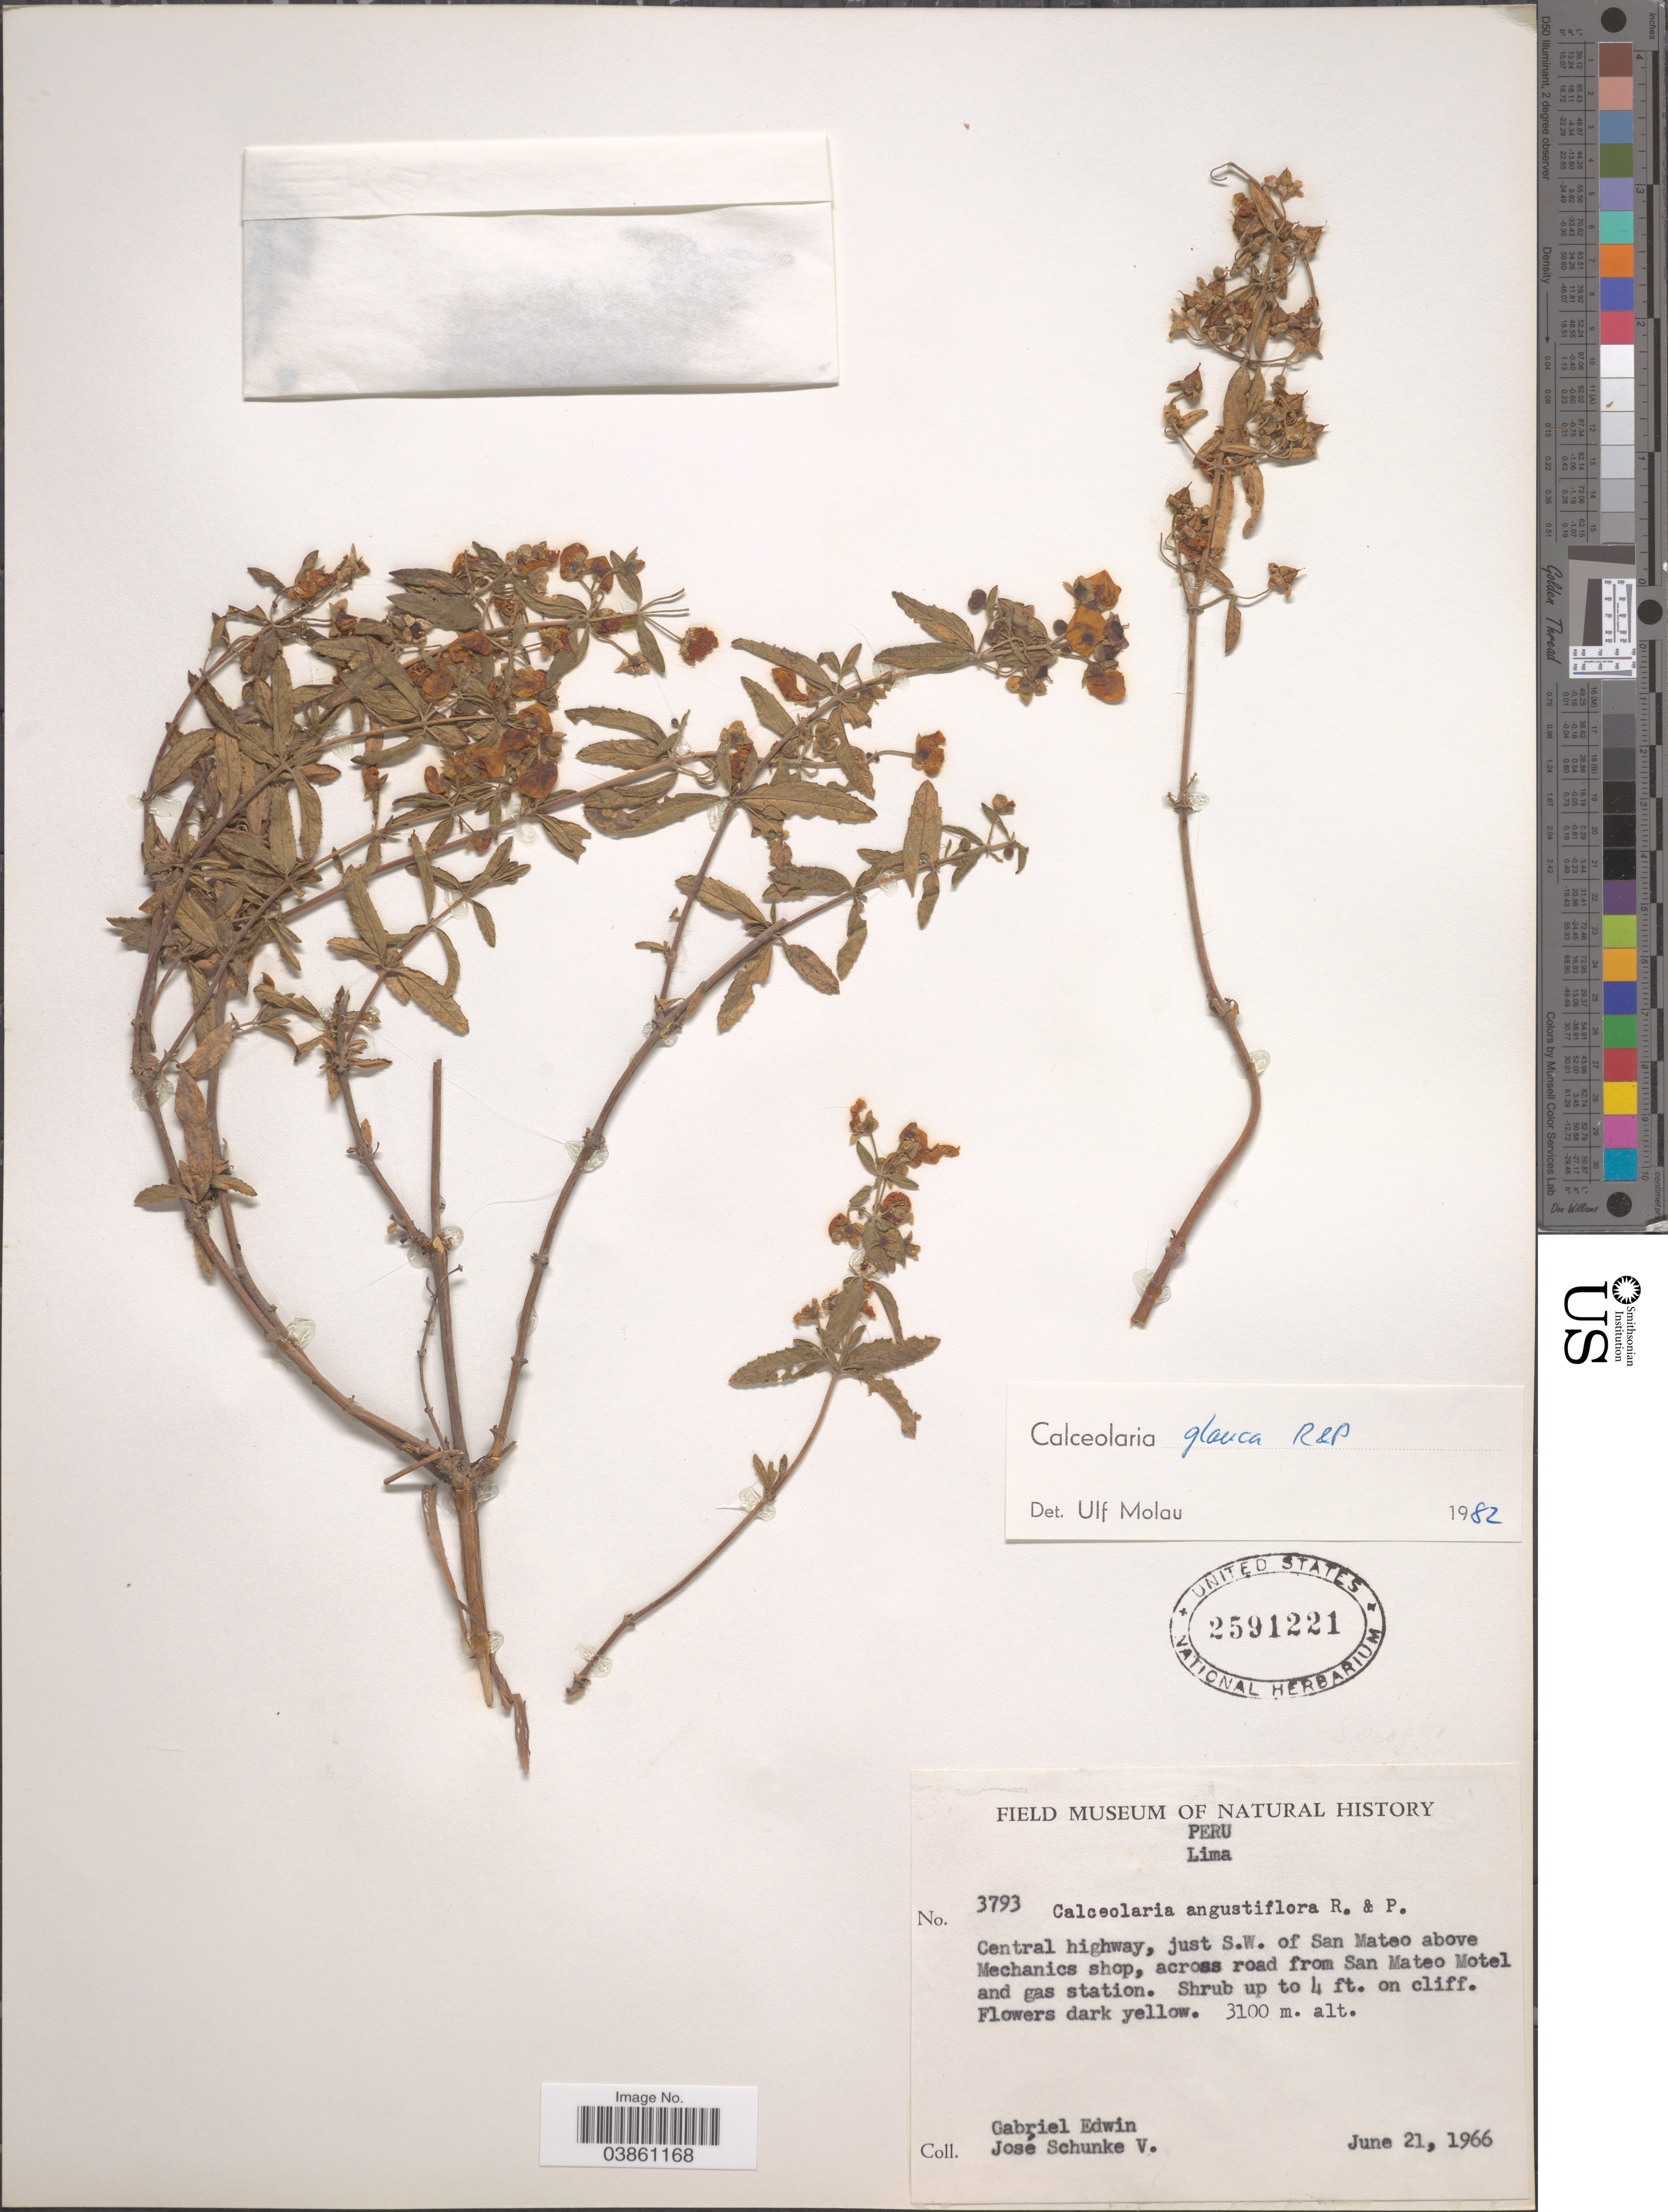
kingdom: Plantae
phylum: Tracheophyta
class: Magnoliopsida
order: Lamiales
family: Calceolariaceae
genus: Calceolaria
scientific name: Calceolaria glauca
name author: Ruiz & Pav.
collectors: G. Edwin & J. Schunke Vigo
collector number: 3793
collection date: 1966-06-21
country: Peru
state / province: Lima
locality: Central highway, just S.W. of San Mateo above Mechanics shop, across road from San Mateo Motel and gas station.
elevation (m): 3100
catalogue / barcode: US 2591221